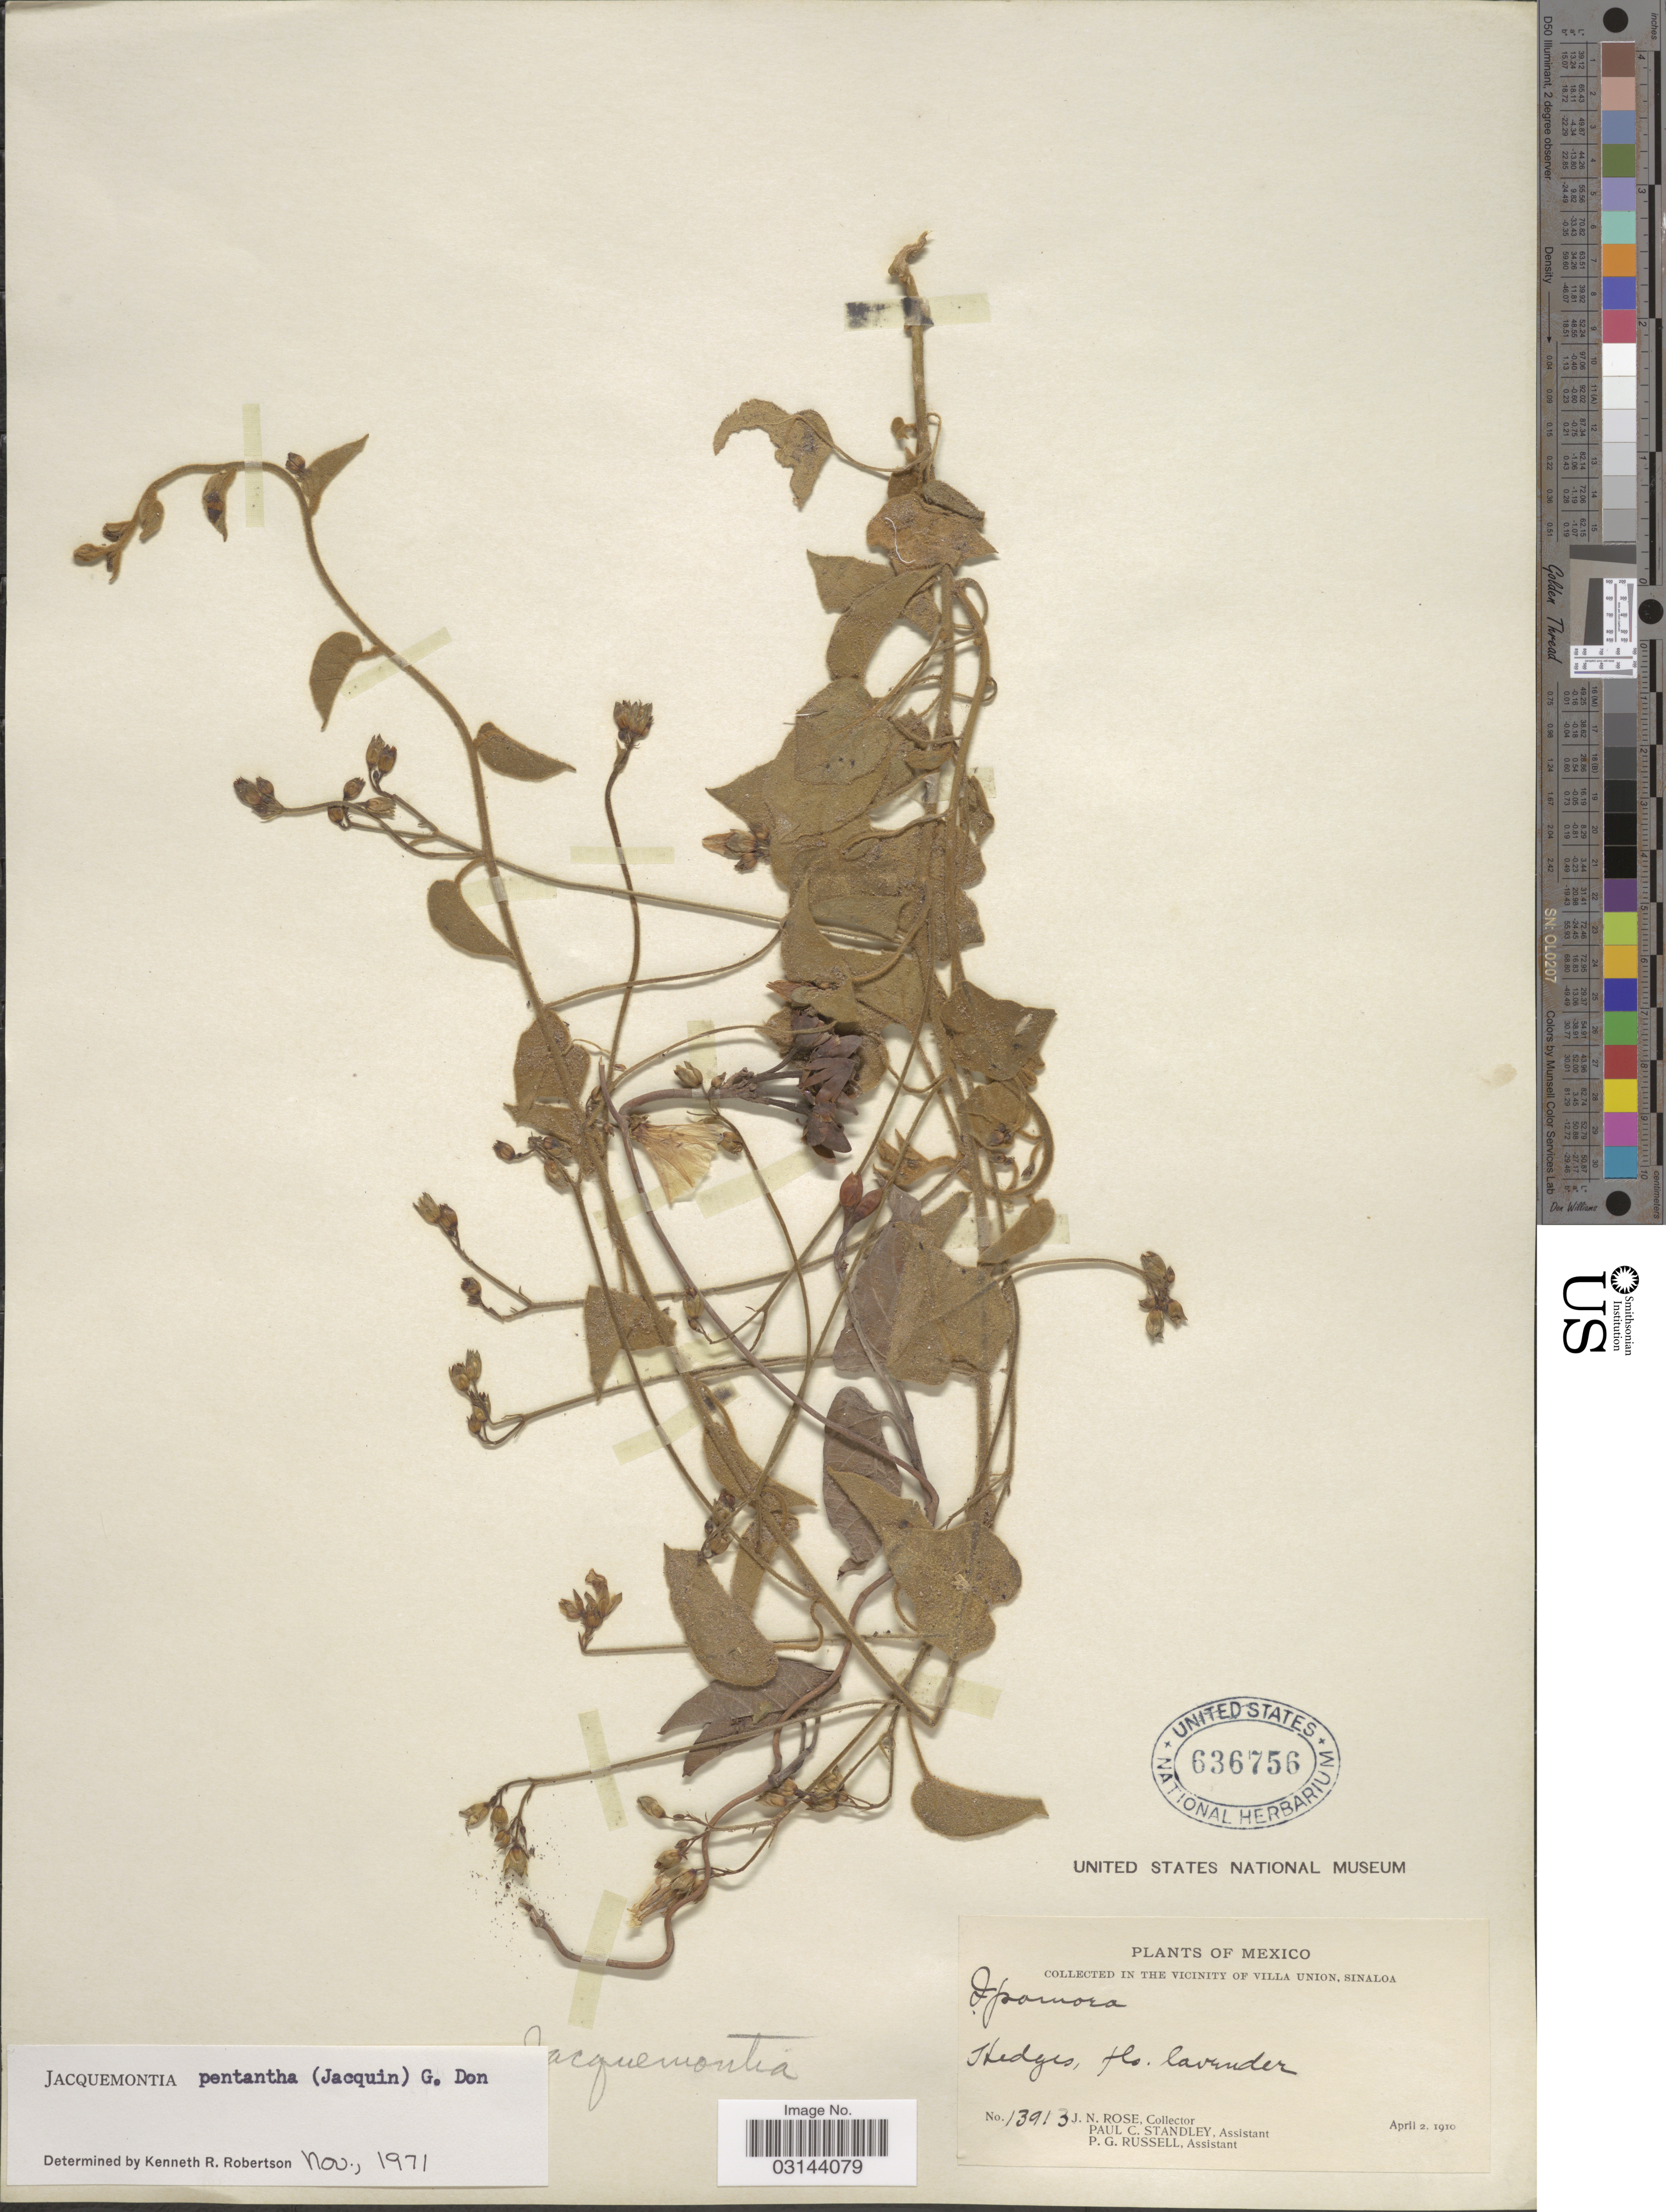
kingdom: Plantae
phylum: Tracheophyta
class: Magnoliopsida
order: Solanales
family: Convolvulaceae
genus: Jacquemontia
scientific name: Jacquemontia pentanthos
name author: (Jacq.) G. Don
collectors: J. N. Rose, P. C. Standley & P. G. Russell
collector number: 13913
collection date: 1910-04-02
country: Mexico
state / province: Sinaloa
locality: In The Vicinity of Villa Union, Sinaloa.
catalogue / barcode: US 636756